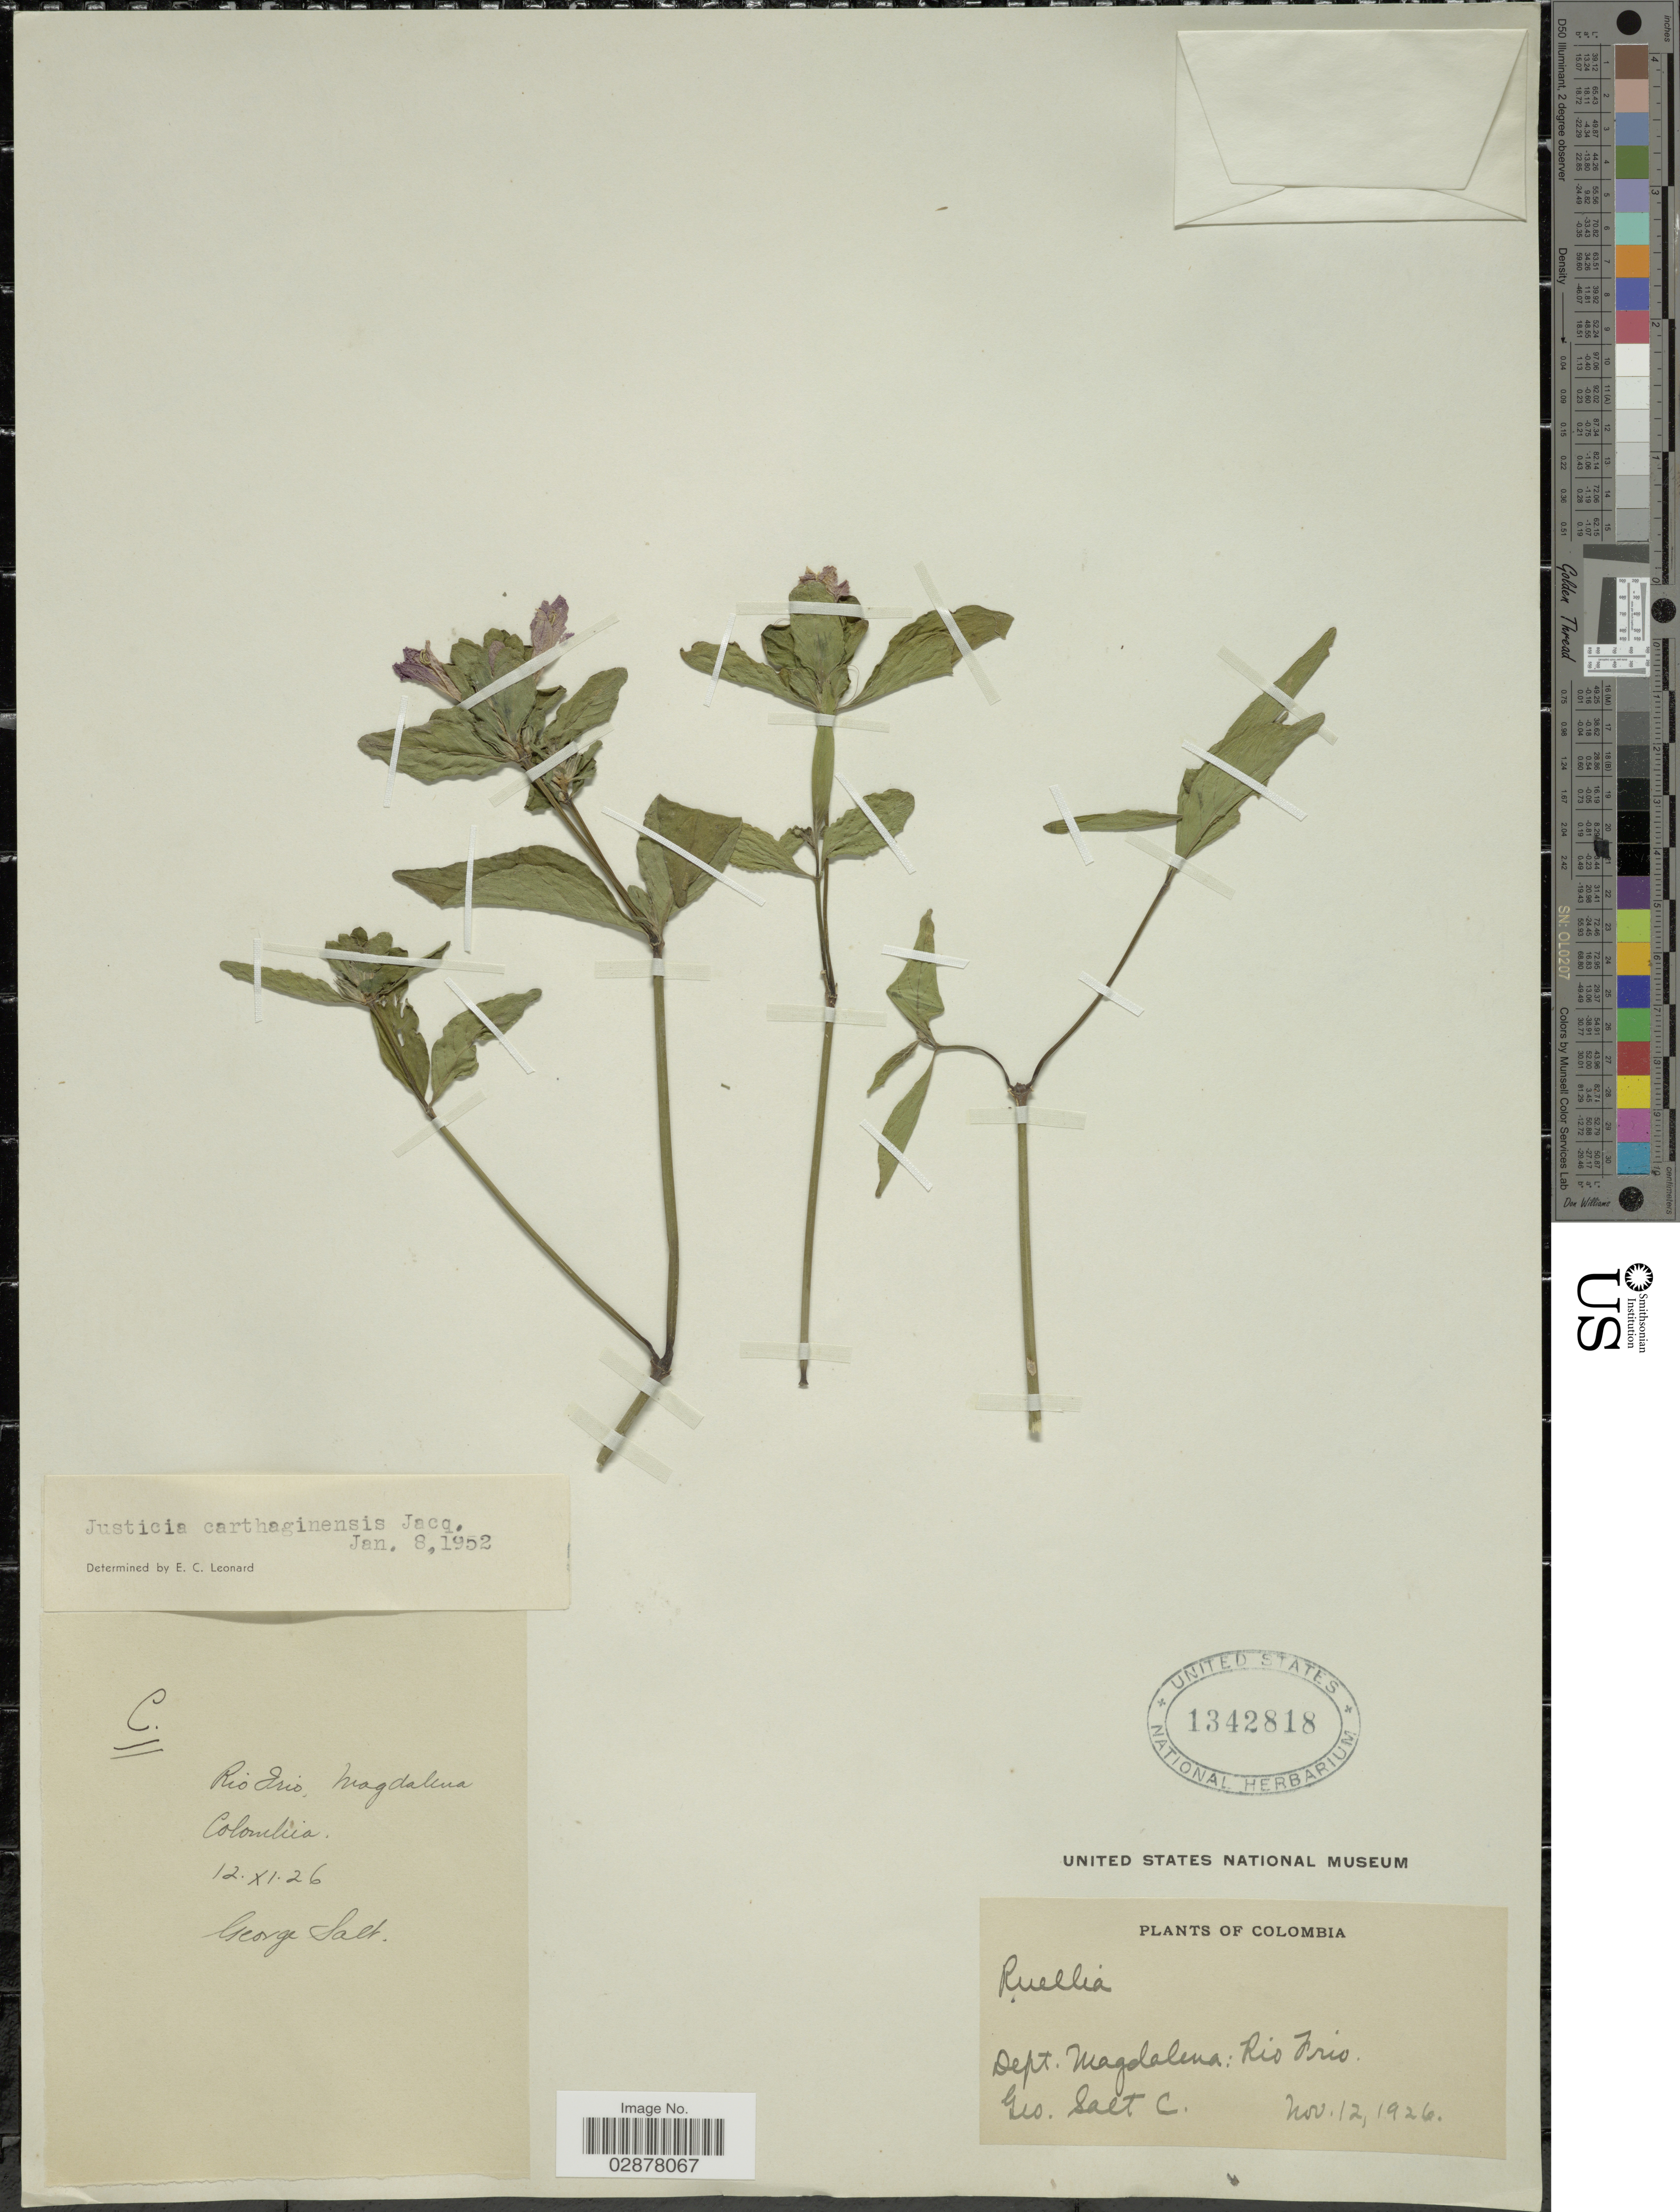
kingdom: Plantae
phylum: Tracheophyta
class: Magnoliopsida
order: Lamiales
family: Acanthaceae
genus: Justicia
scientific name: Justicia carthaginensis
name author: Jacq.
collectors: G. Salt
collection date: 1926-11-12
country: Colombia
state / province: Magdalena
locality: Dept. Magdalena, Rio Frio.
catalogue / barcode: US 1342818